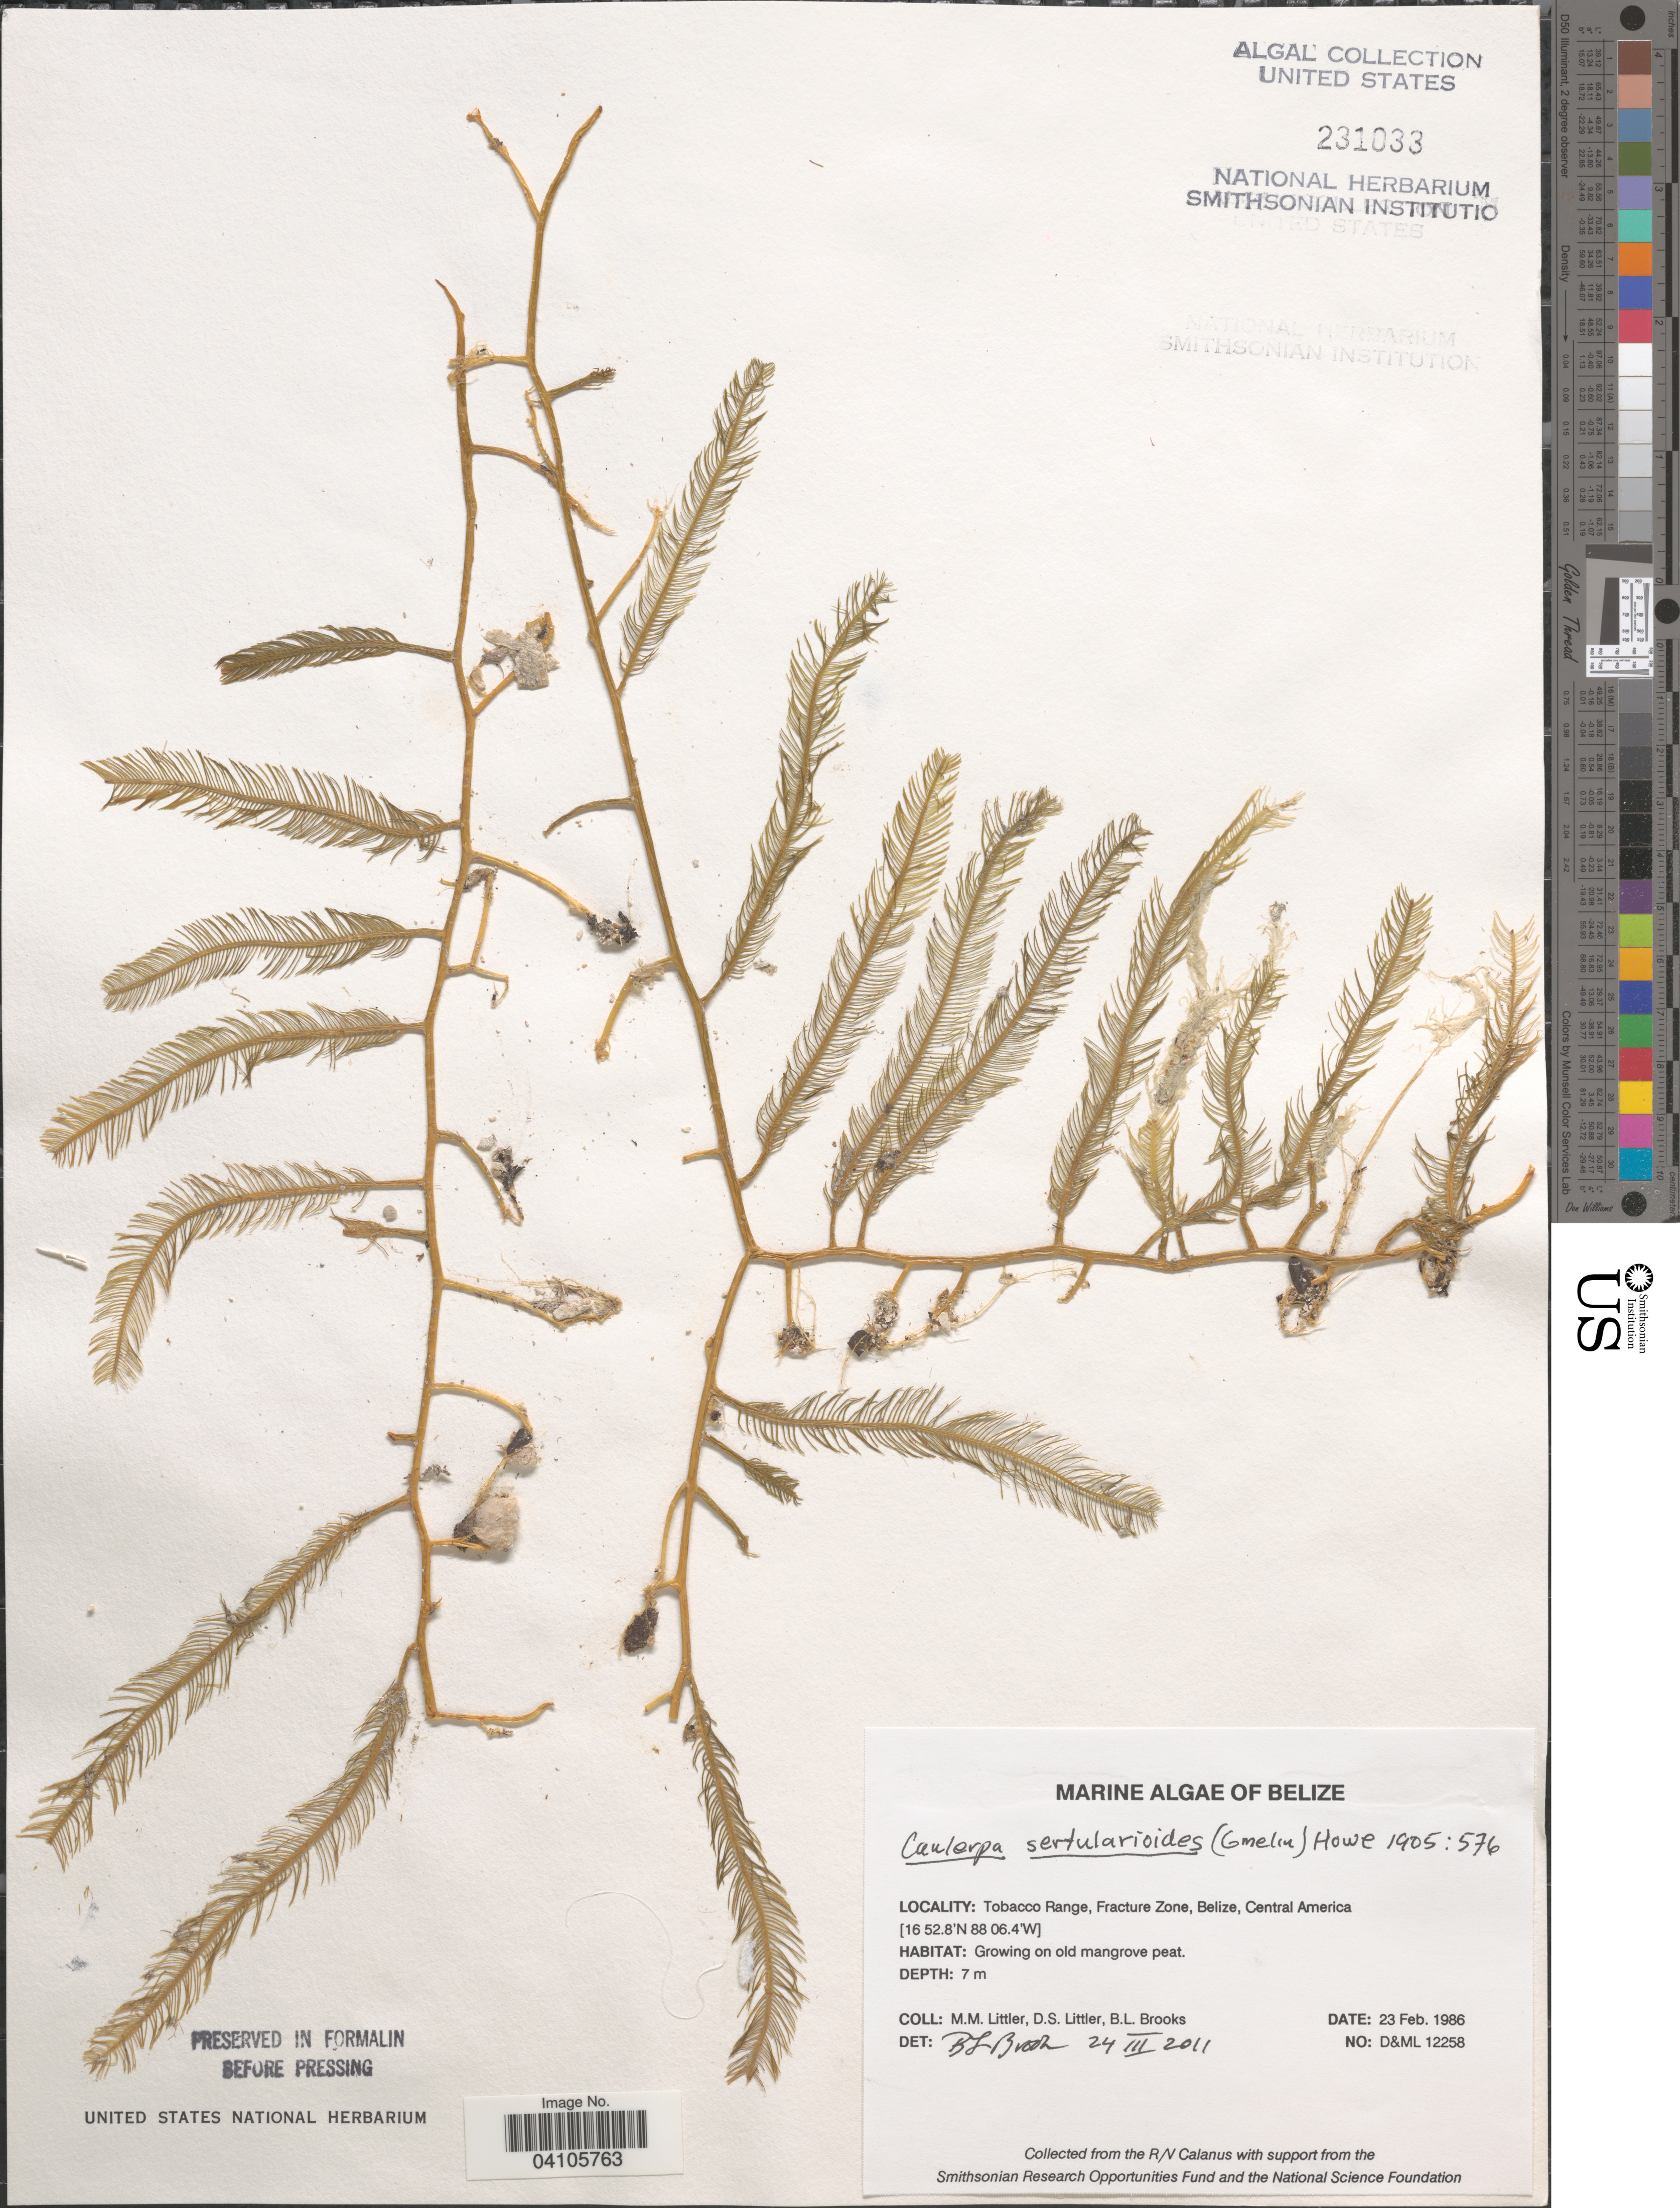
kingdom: Plantae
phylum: Chlorophyta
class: Ulvophyceae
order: Bryopsidales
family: Caulerpaceae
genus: Caulerpa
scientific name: Caulerpa sertularioides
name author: (S.G. Gmel.) M. Howe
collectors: D. S. Littler & B. Brooks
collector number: D&ML12258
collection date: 1986-02-23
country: Belize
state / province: Belize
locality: Tobacco Range, Fracture Zone.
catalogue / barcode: US 231033